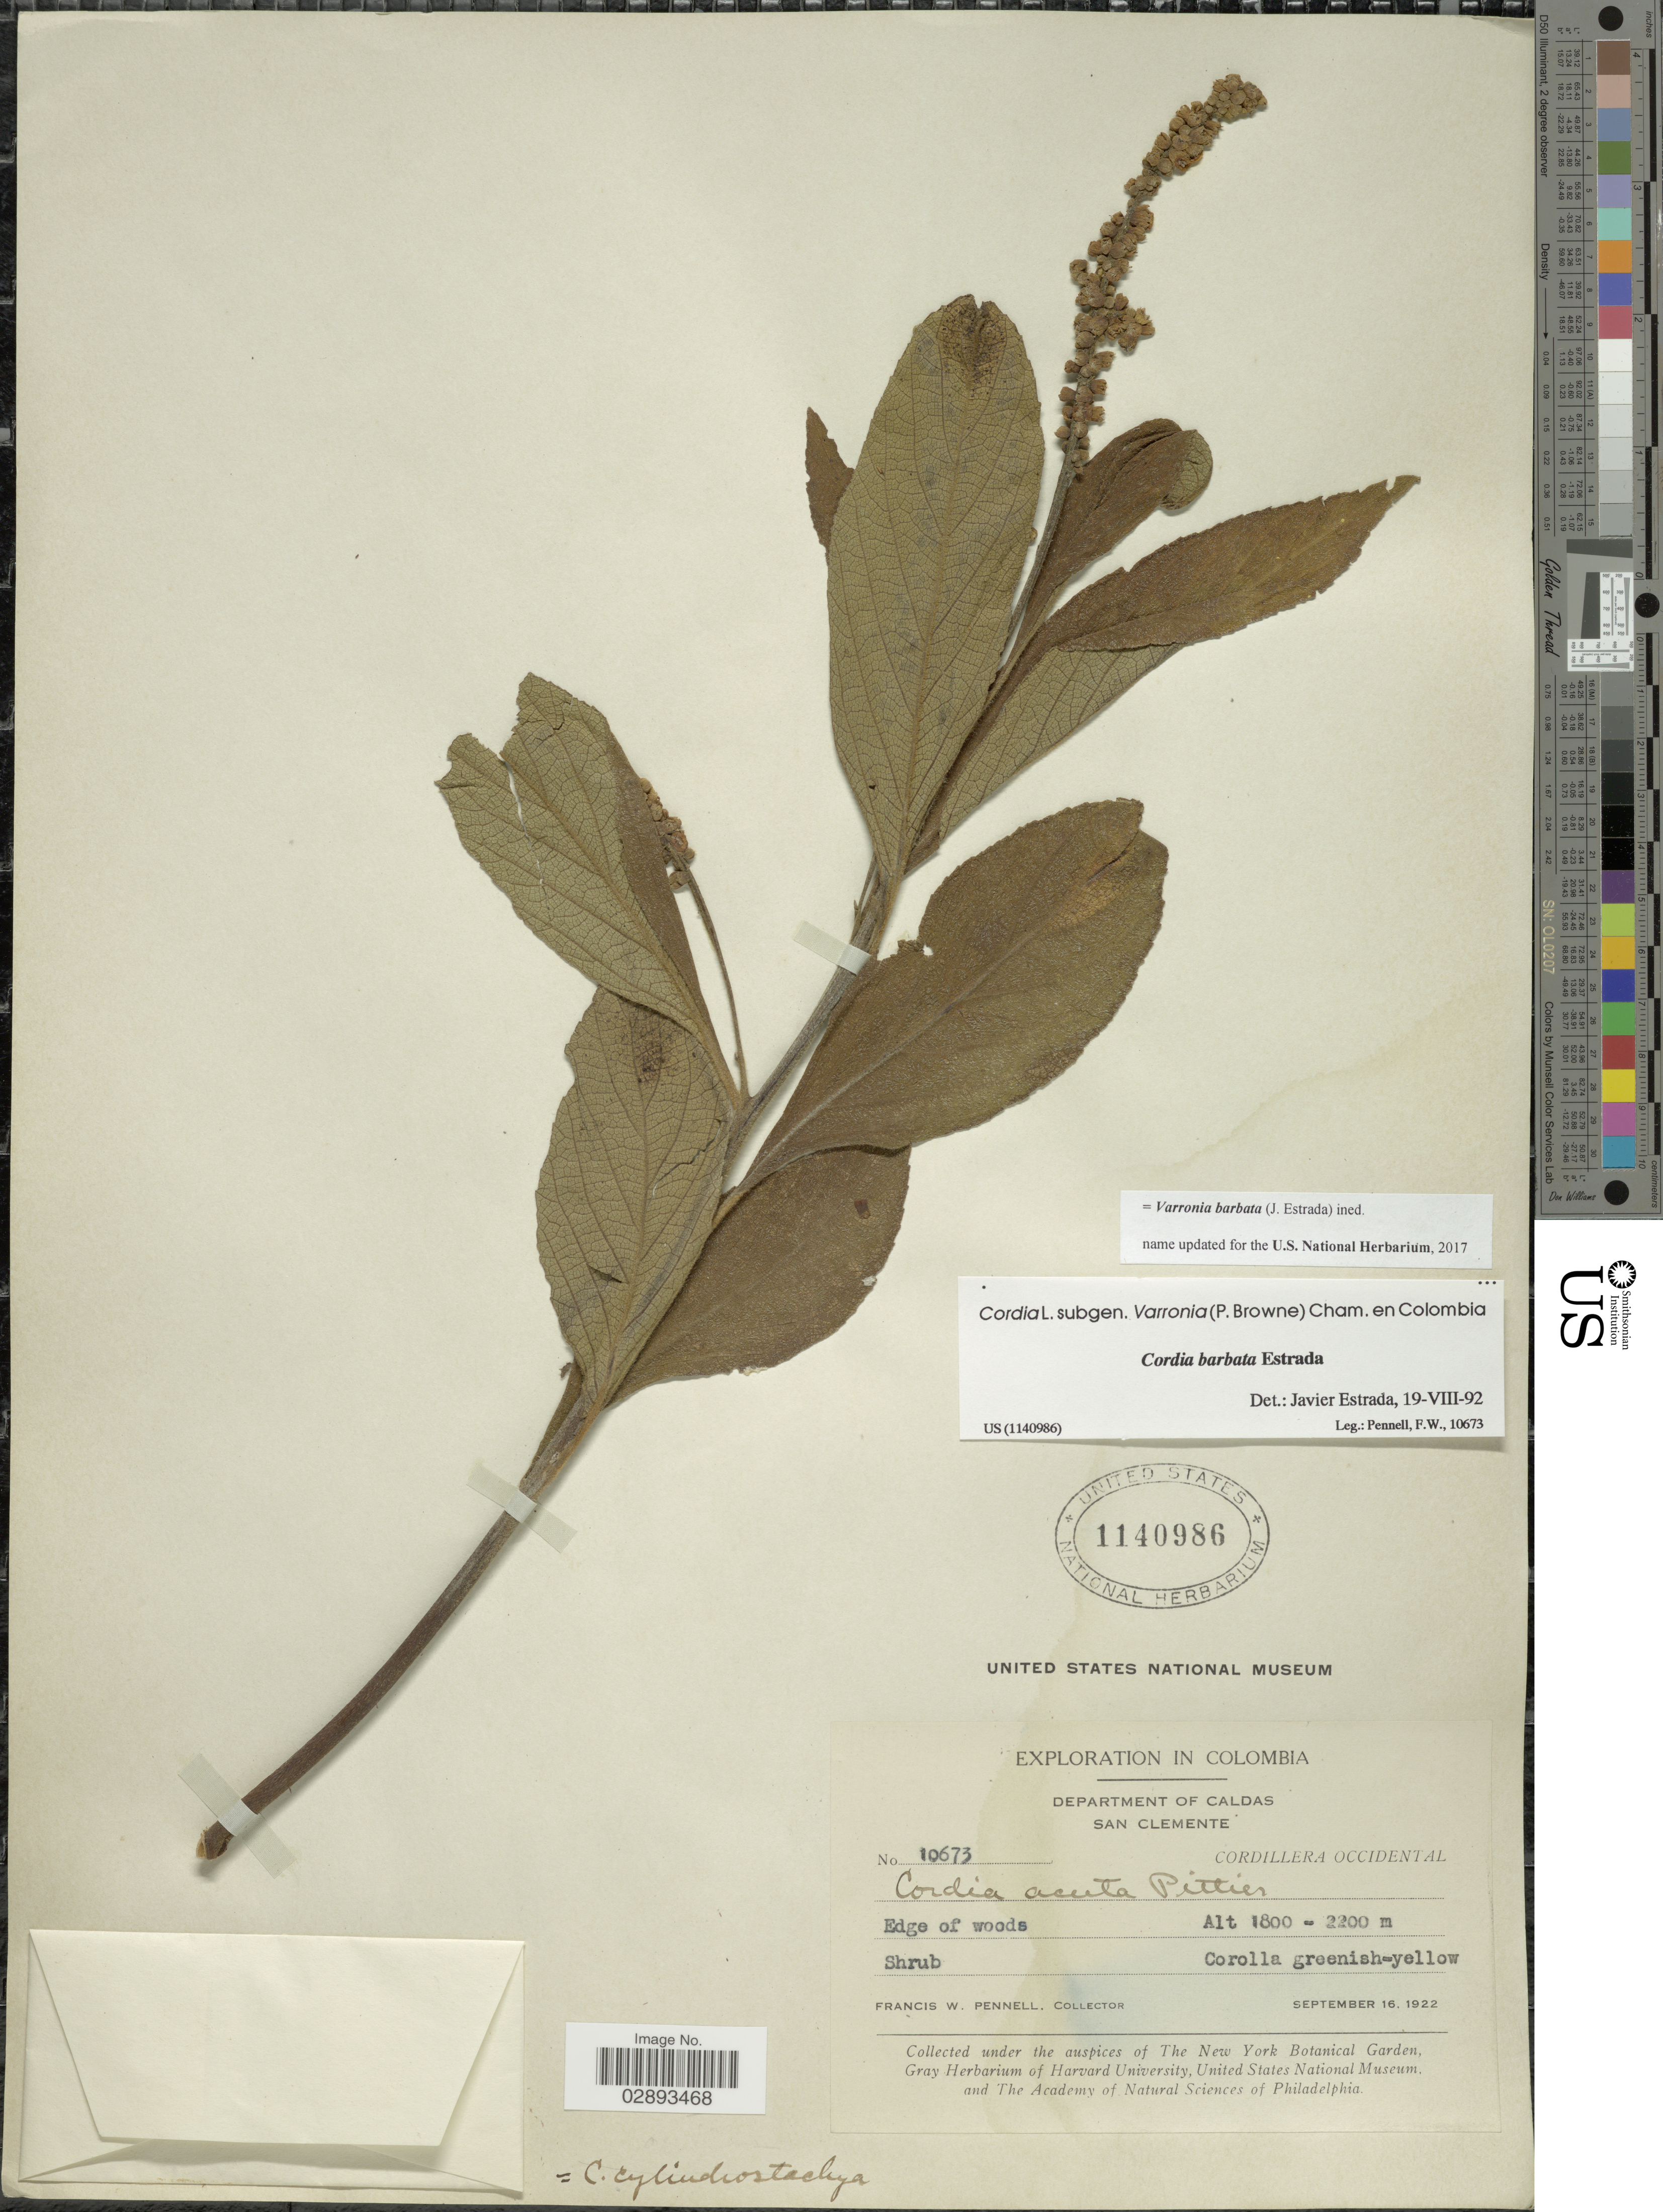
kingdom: Plantae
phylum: Tracheophyta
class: Magnoliopsida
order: Boraginales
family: Cordiaceae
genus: Varronia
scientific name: Varronia barbata (J. Estrada) comb. nov. ined.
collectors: F. W. Pennell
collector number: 10673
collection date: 1922-09-16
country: Colombia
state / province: Caldas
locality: Department of Caldas, San Clemente, Cordillera Occidental.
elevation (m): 1800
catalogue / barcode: US 1140986